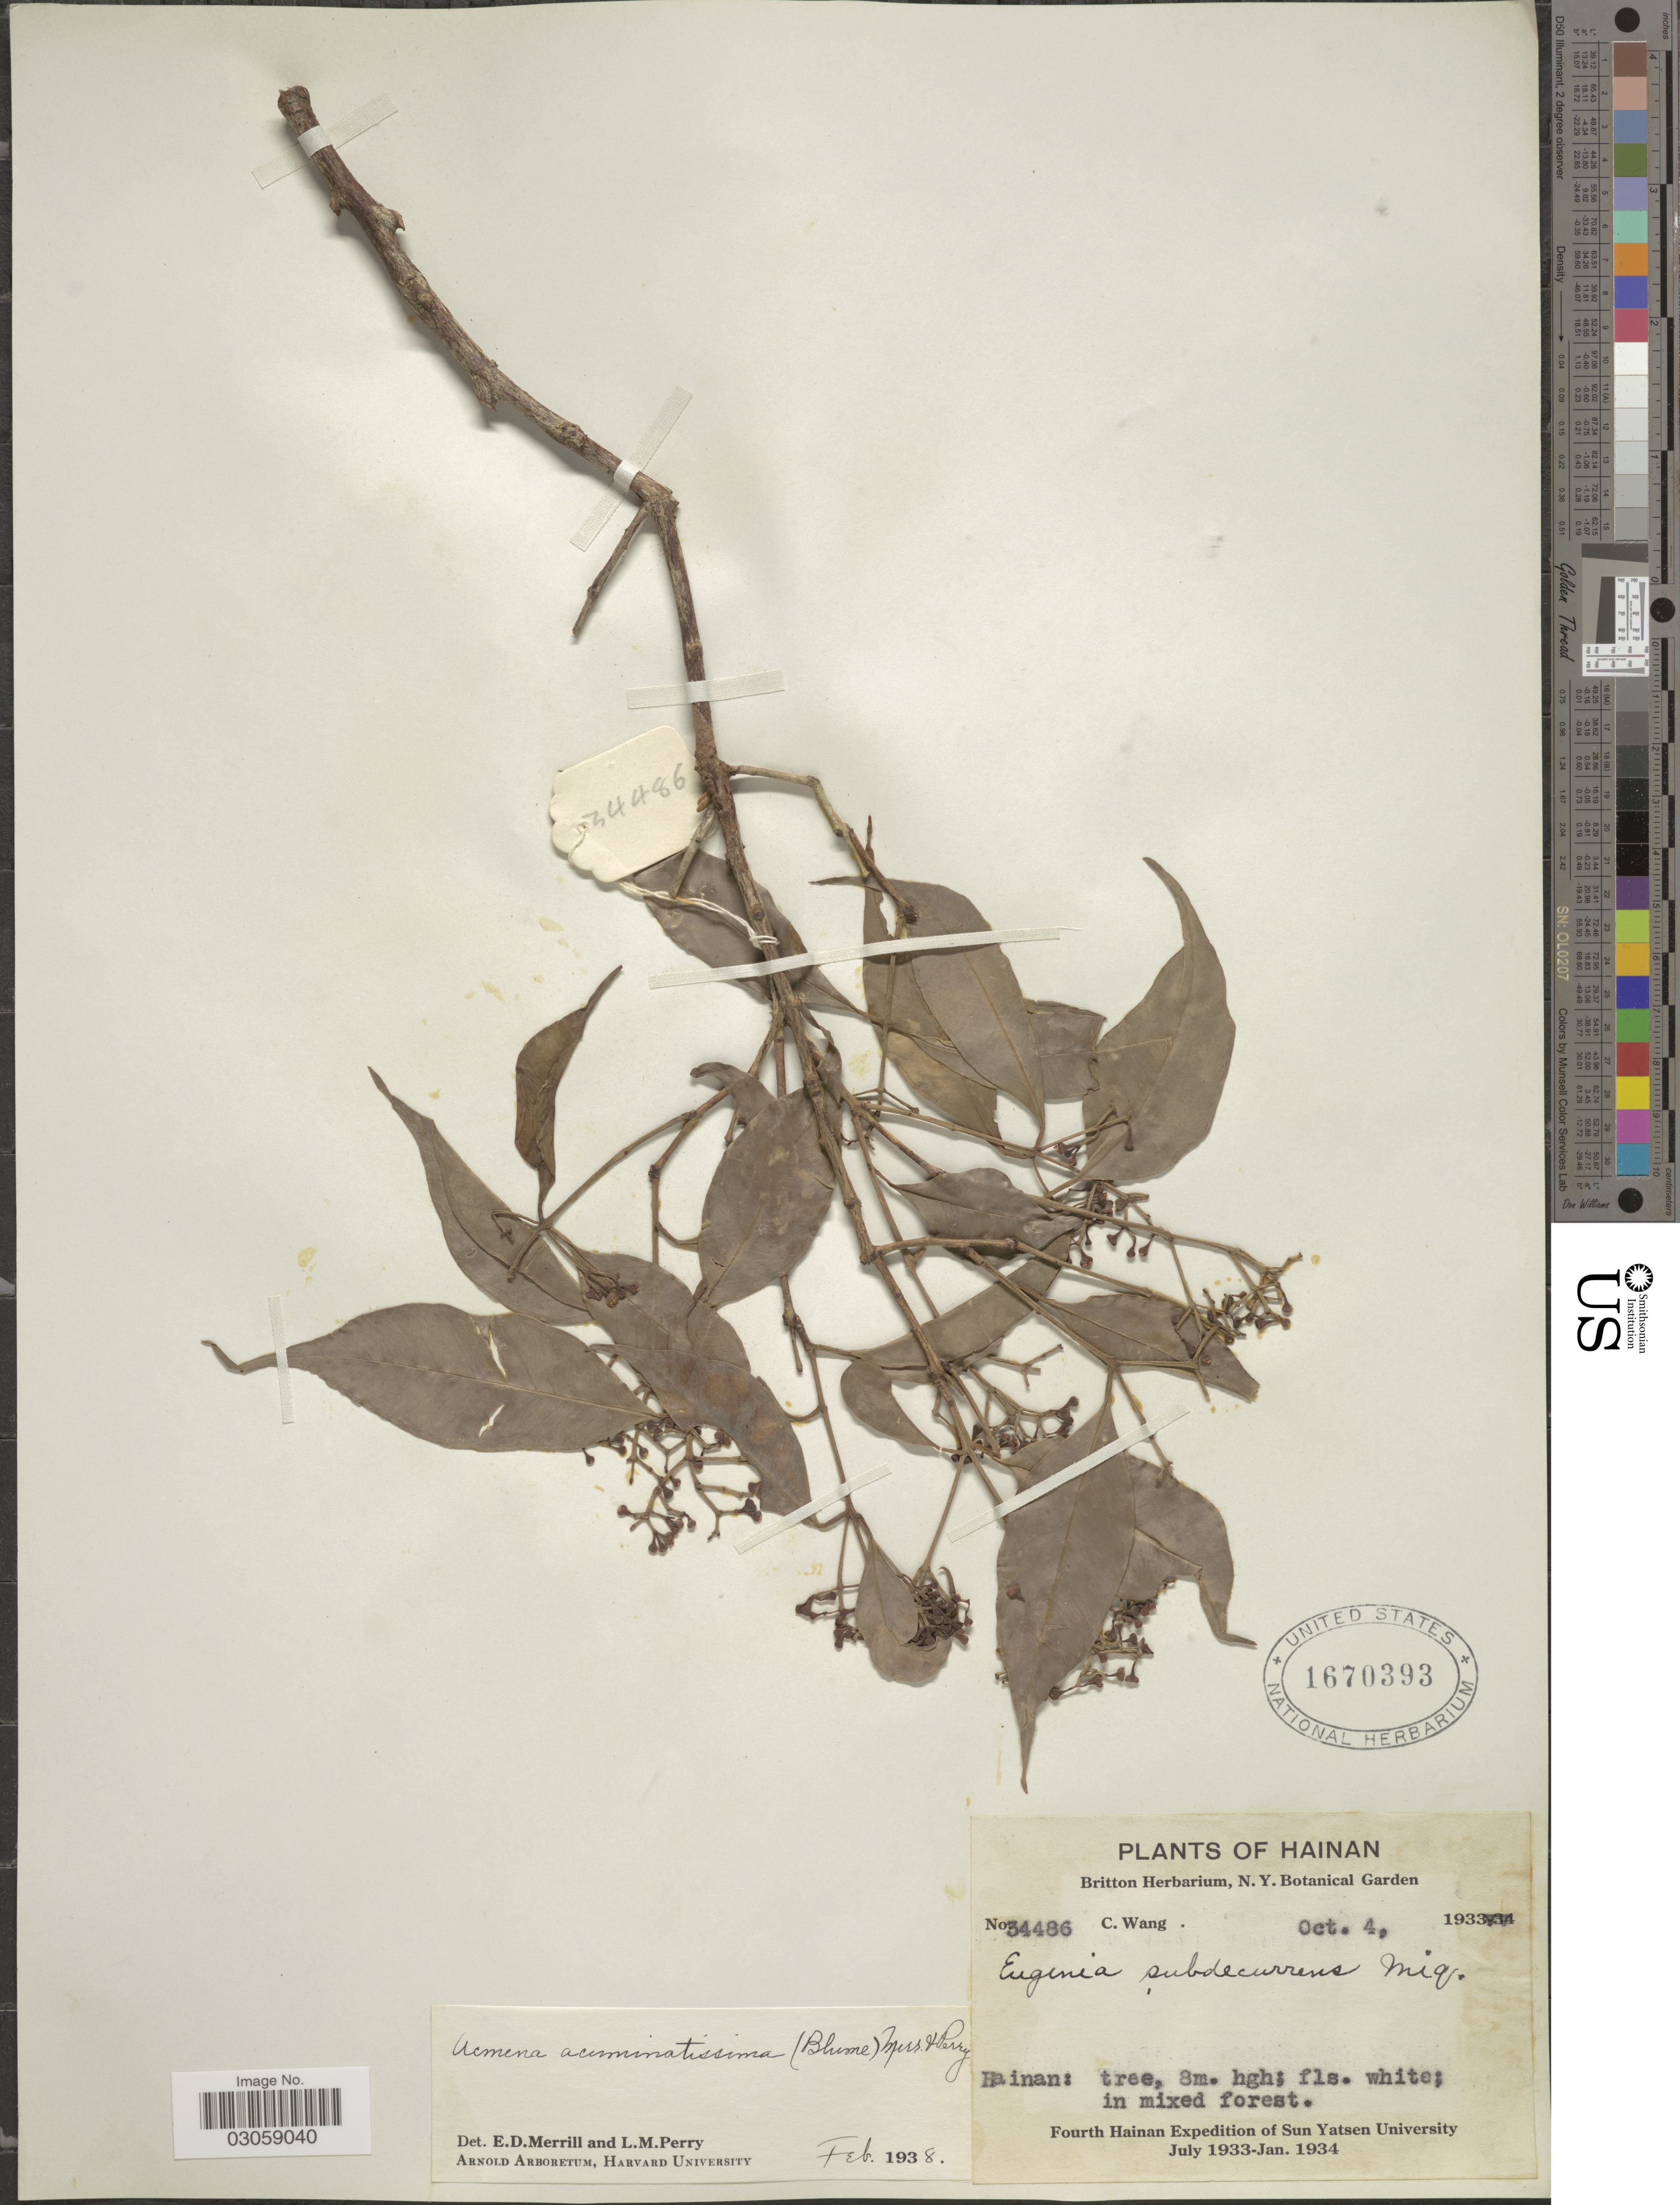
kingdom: Plantae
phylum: Tracheophyta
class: Magnoliopsida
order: Myrtales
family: Myrtaceae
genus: Syzygium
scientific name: Syzygium acuminatissimum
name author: (Blume) DC.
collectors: C. Wang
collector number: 34486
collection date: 1933-10-04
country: China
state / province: Hainan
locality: Hainan.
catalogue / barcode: US 1670393